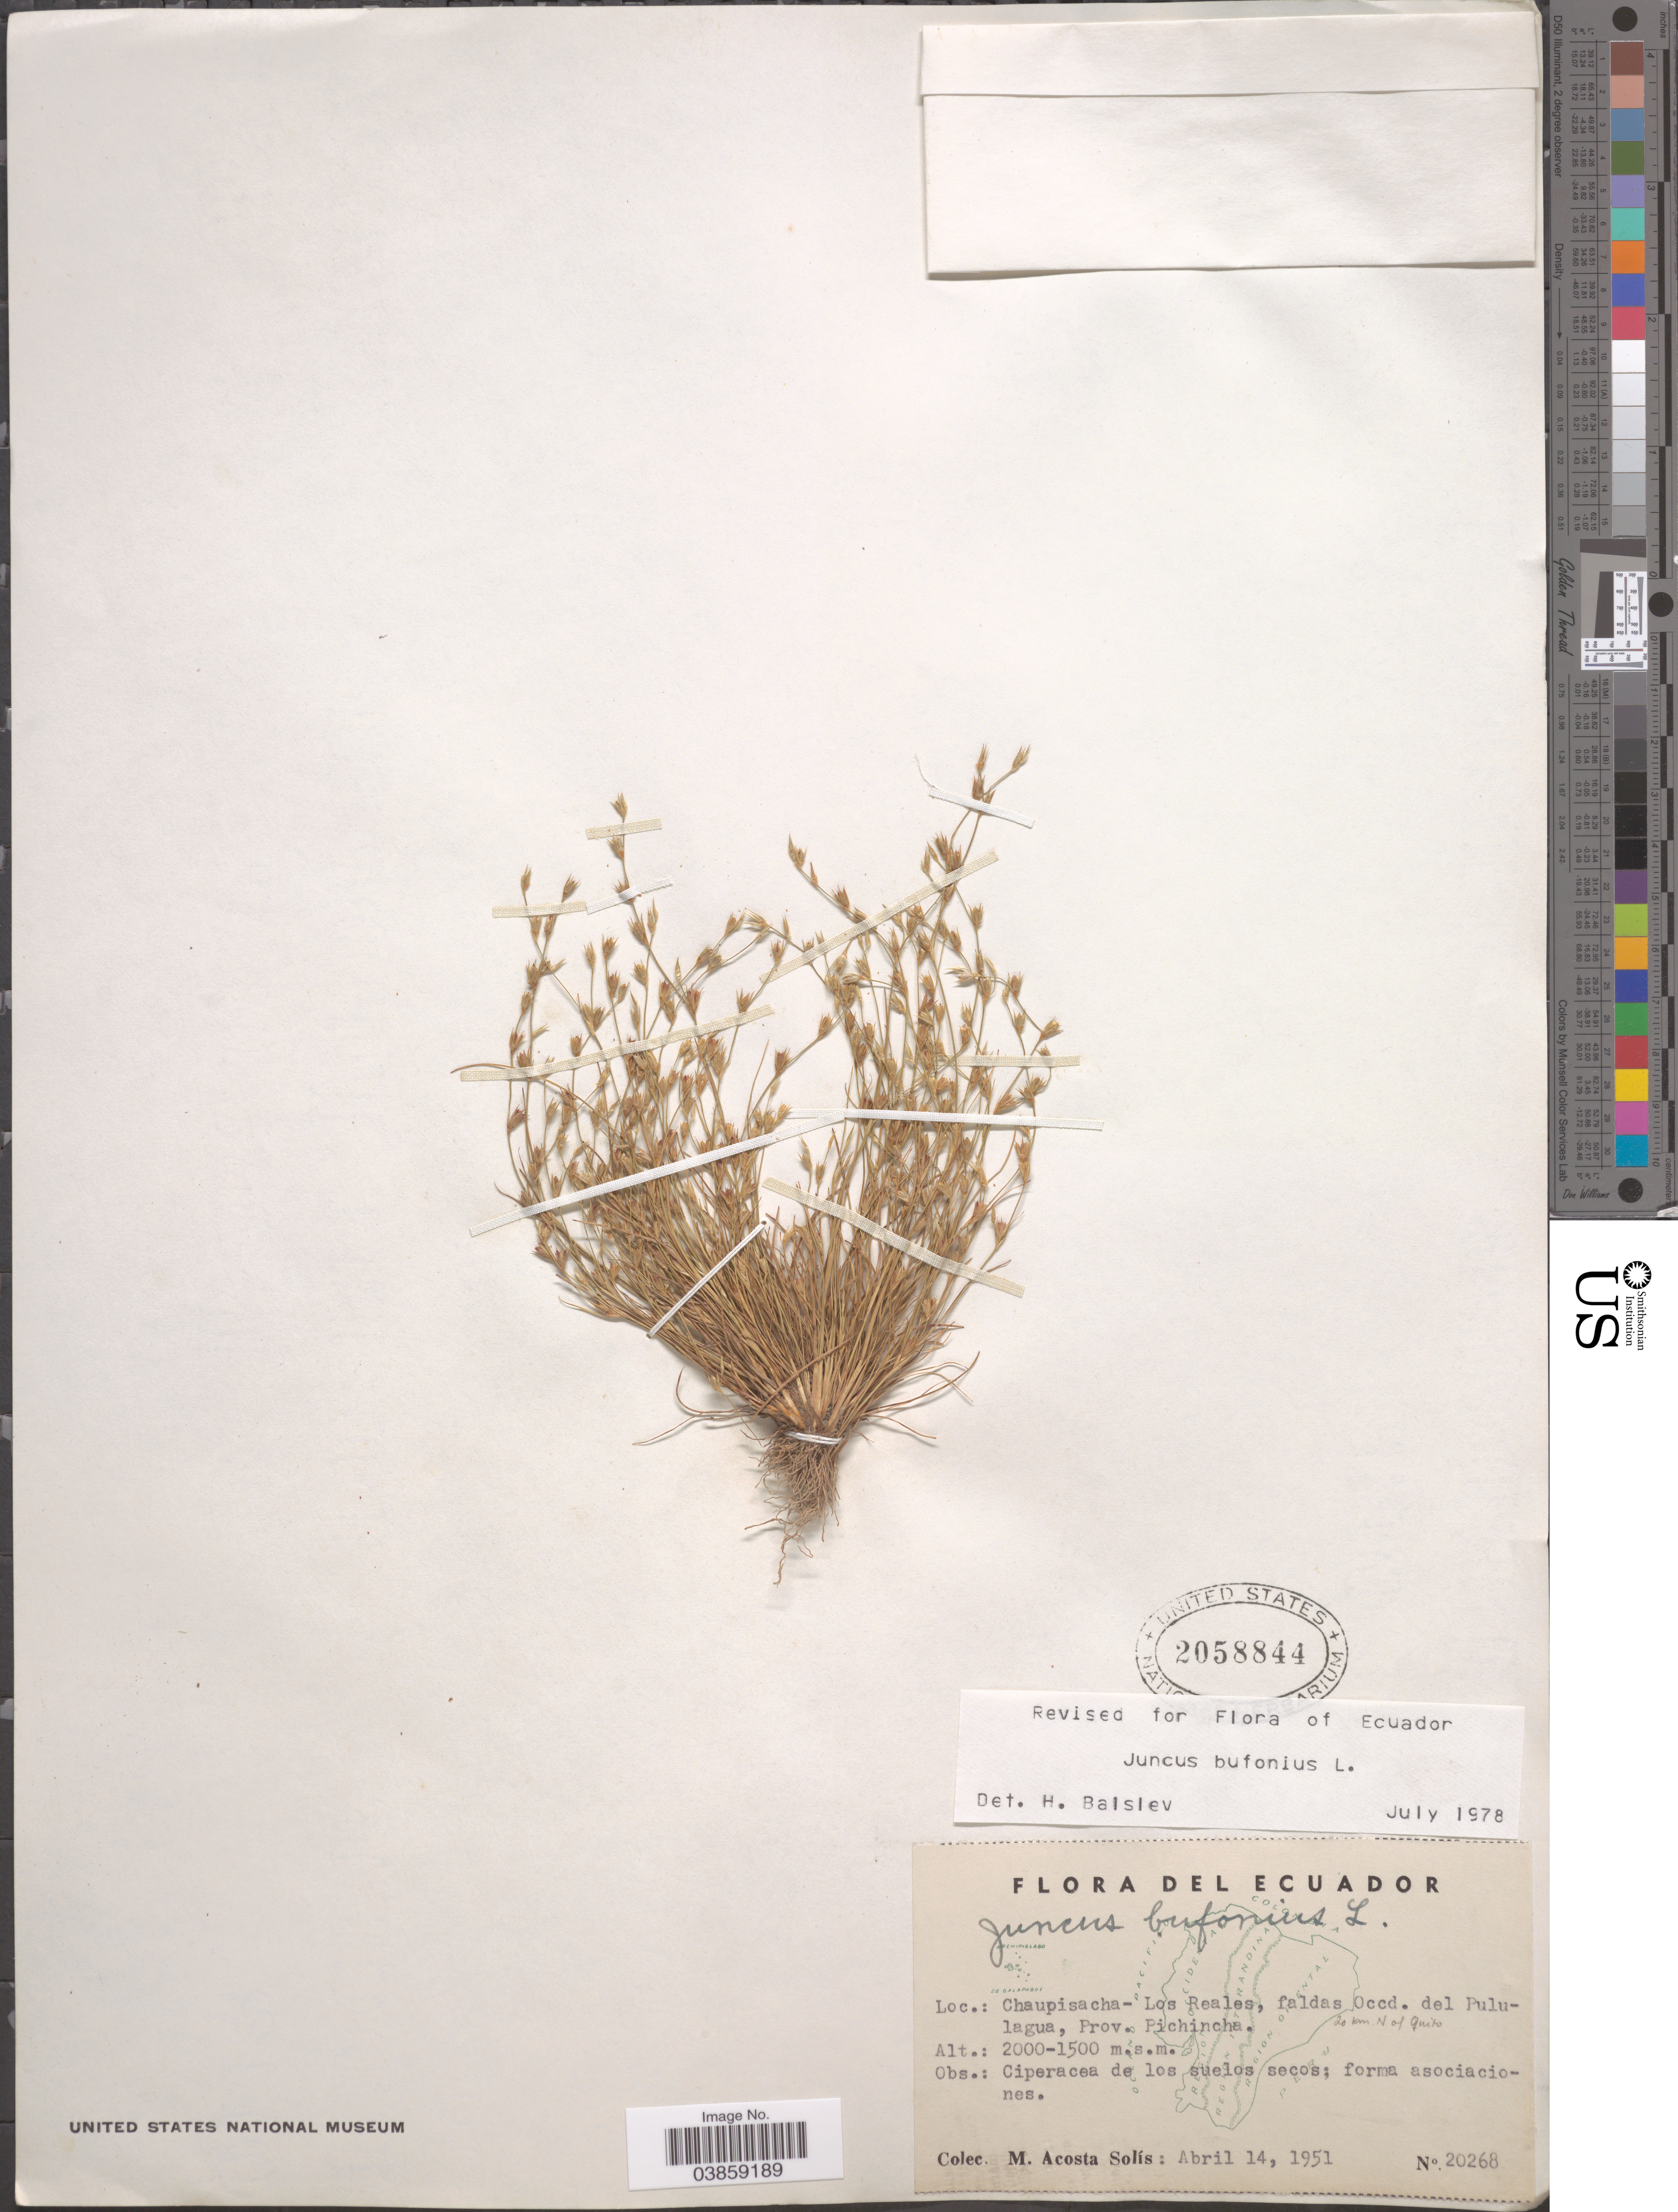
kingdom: Plantae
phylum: Tracheophyta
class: Liliopsida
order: Poales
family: Juncaceae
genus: Juncus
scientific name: Juncus bufonius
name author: L.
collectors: M. Acosta Solis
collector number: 20268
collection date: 1951-04-14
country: Ecuador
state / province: Pichincha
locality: Chaupisacha - Los Reales, faldas Occd. del Pululagua.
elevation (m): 1500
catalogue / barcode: US 2058844